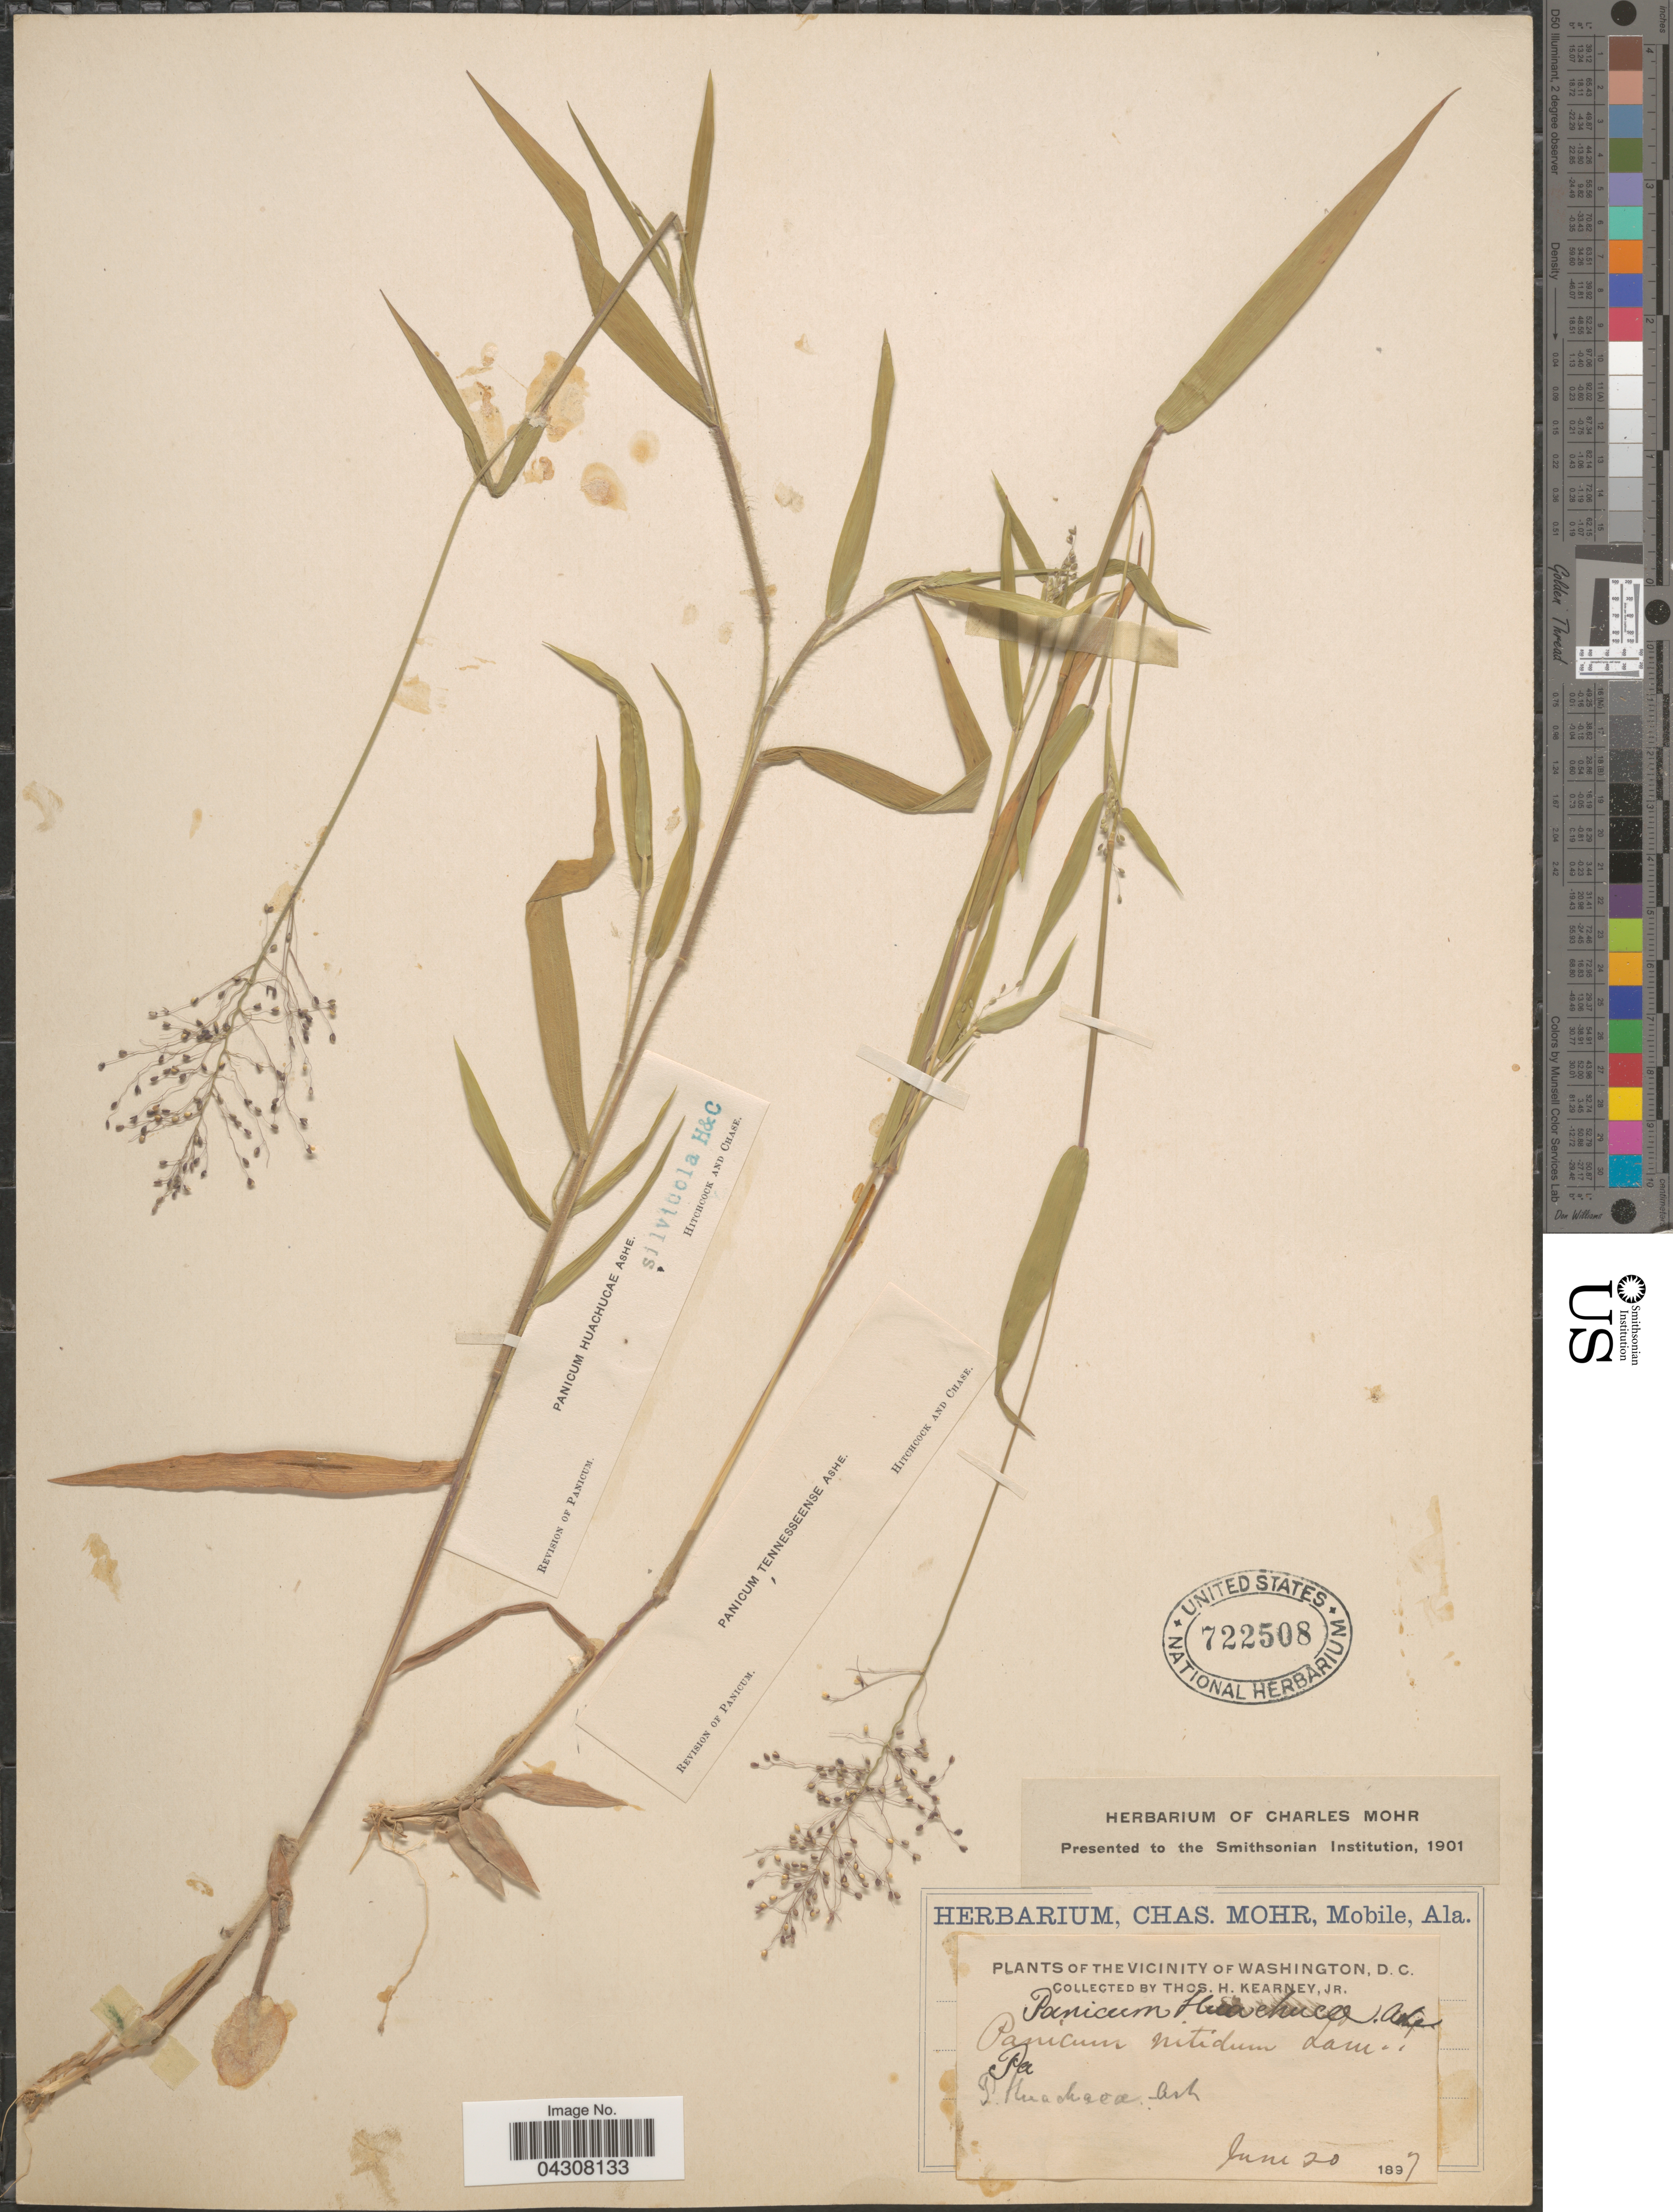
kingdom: Plantae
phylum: Tracheophyta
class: Liliopsida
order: Poales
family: Poaceae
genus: Dichanthelium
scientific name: Dichanthelium acuminatum var. acuminatum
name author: (Sw.) Gould & C.A. Clark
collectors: T. H. Kearney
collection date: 1897-06-20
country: United States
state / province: District of Columbia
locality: The vicinity of Washington, D. C.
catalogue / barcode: US 722508